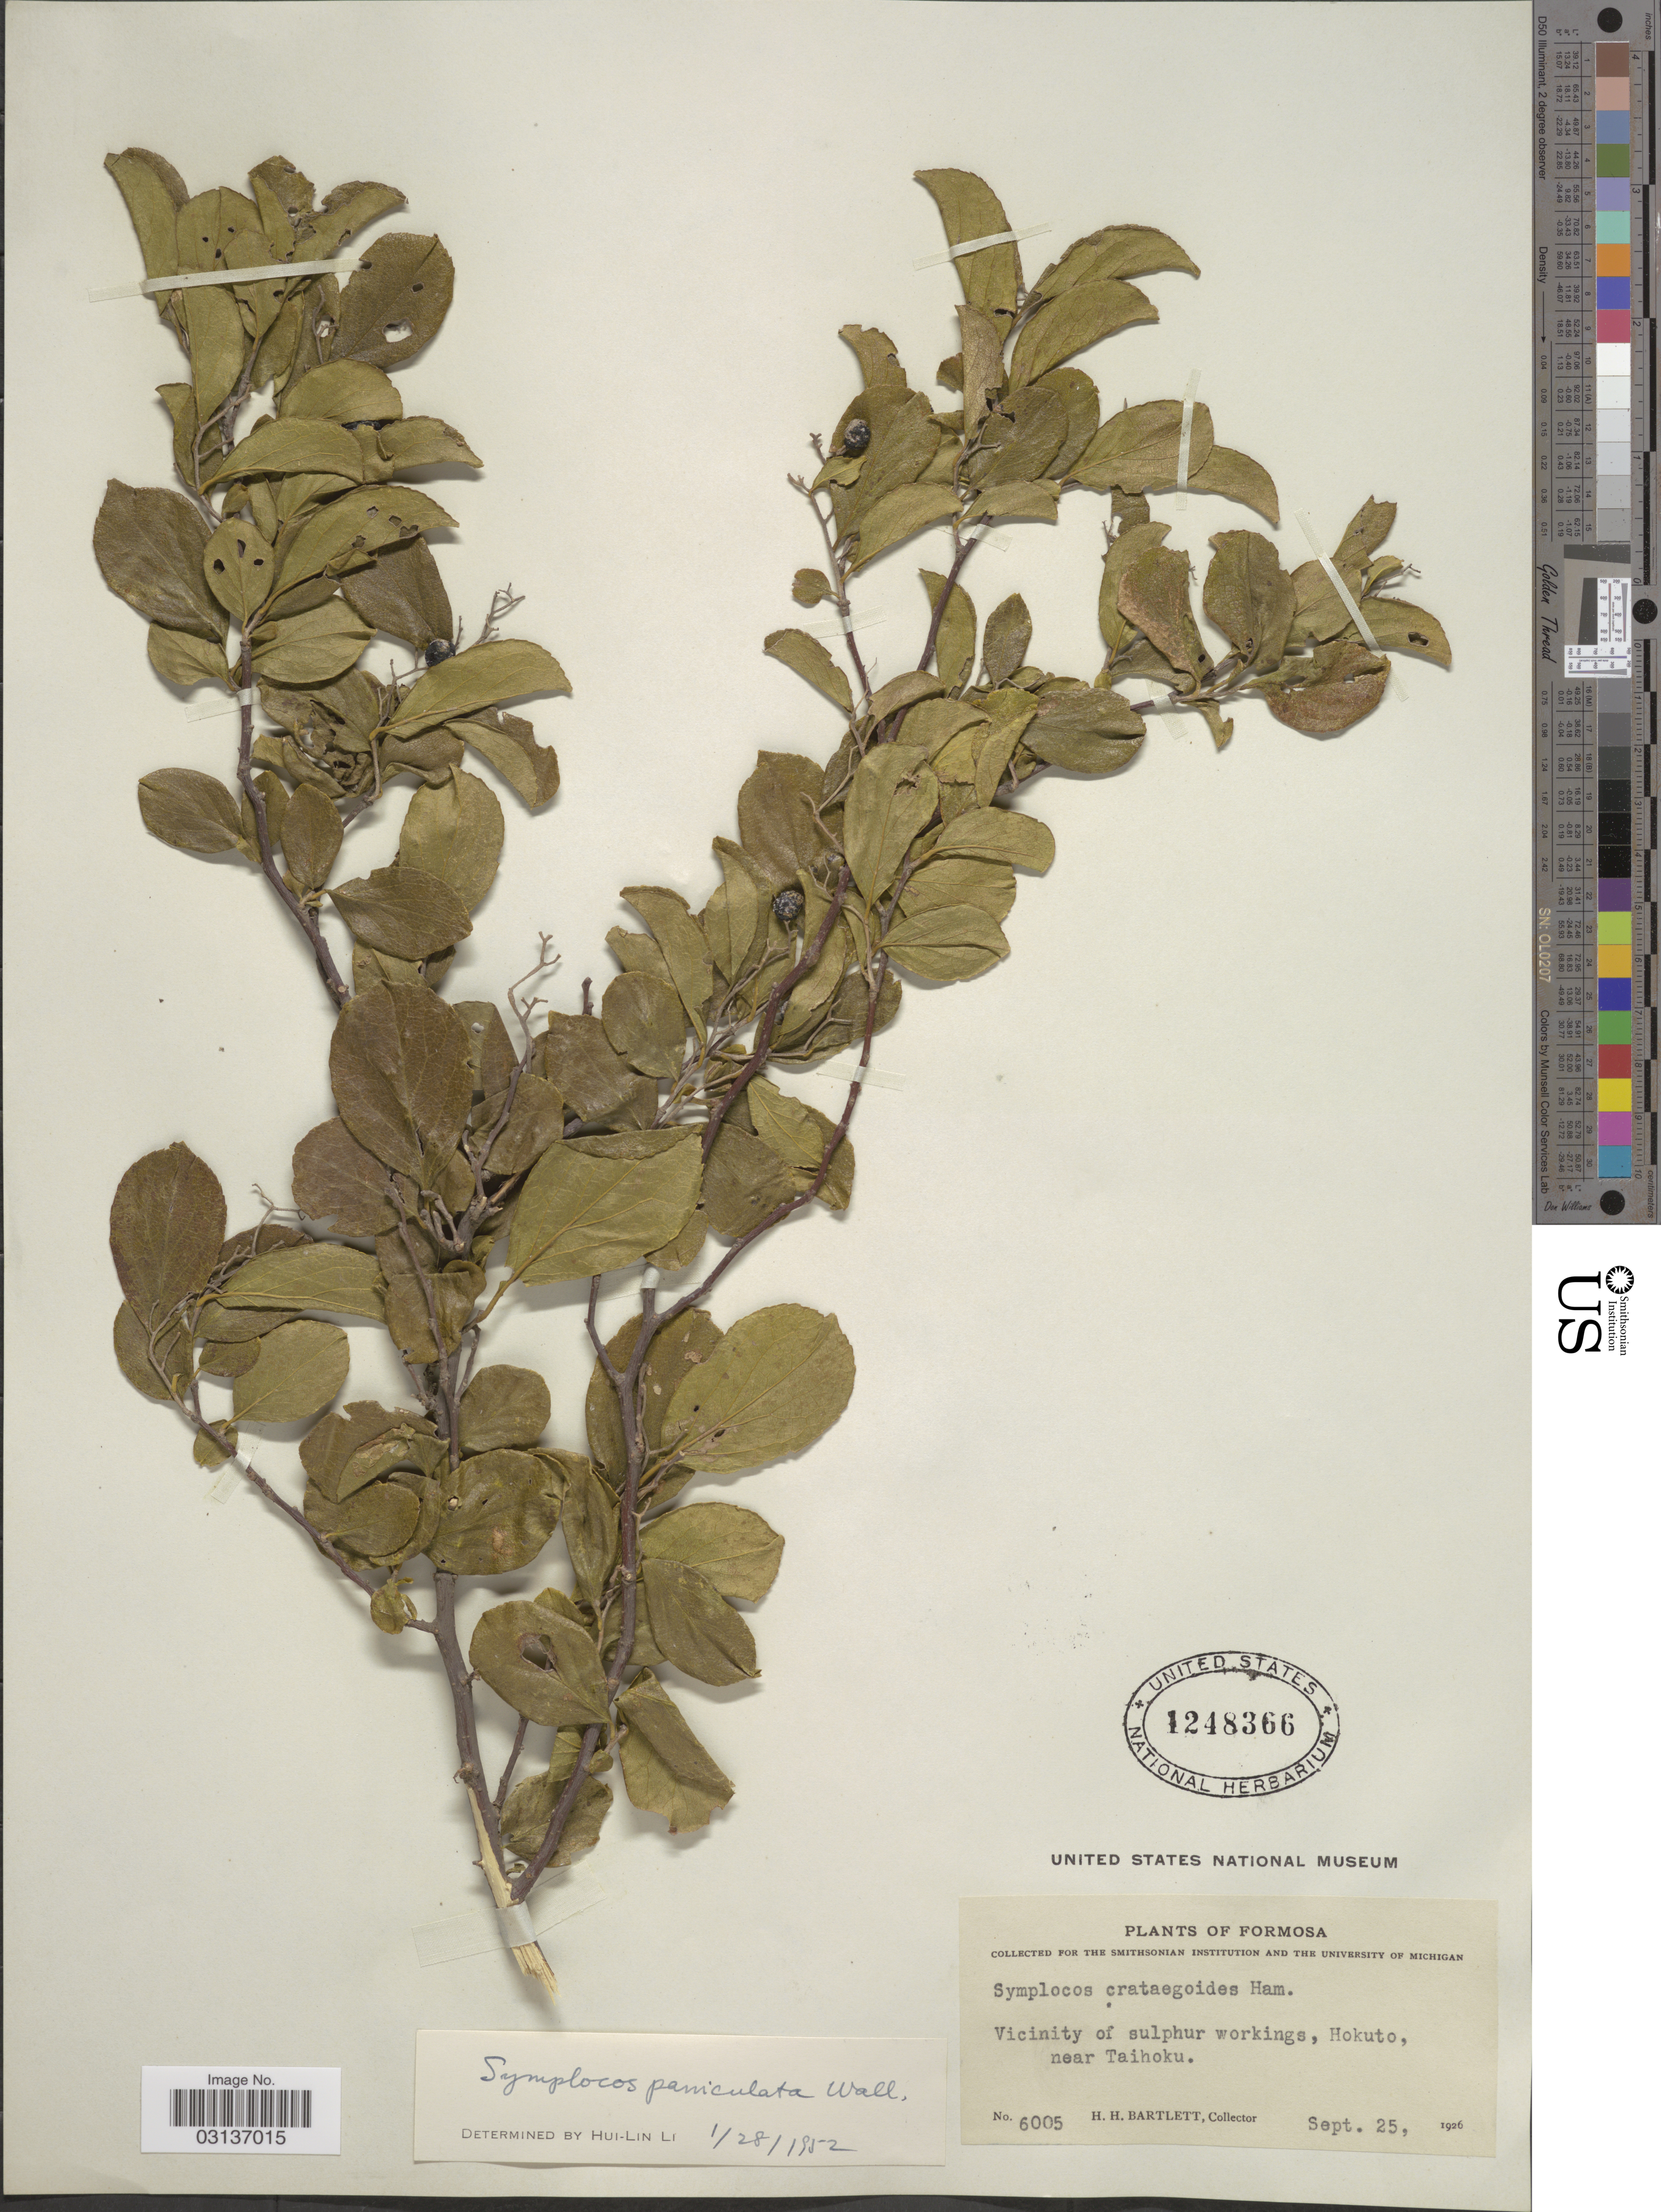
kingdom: Plantae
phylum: Tracheophyta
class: Magnoliopsida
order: Ericales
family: Symplocaceae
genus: Symplocos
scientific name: Symplocos paniculata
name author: Miq.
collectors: H. H. Bartlett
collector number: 6005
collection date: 1926-09-25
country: Taiwan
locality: Formosa. Vicinity of sulphur workings, Hokuto, near Taihoku.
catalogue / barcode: US 1248366